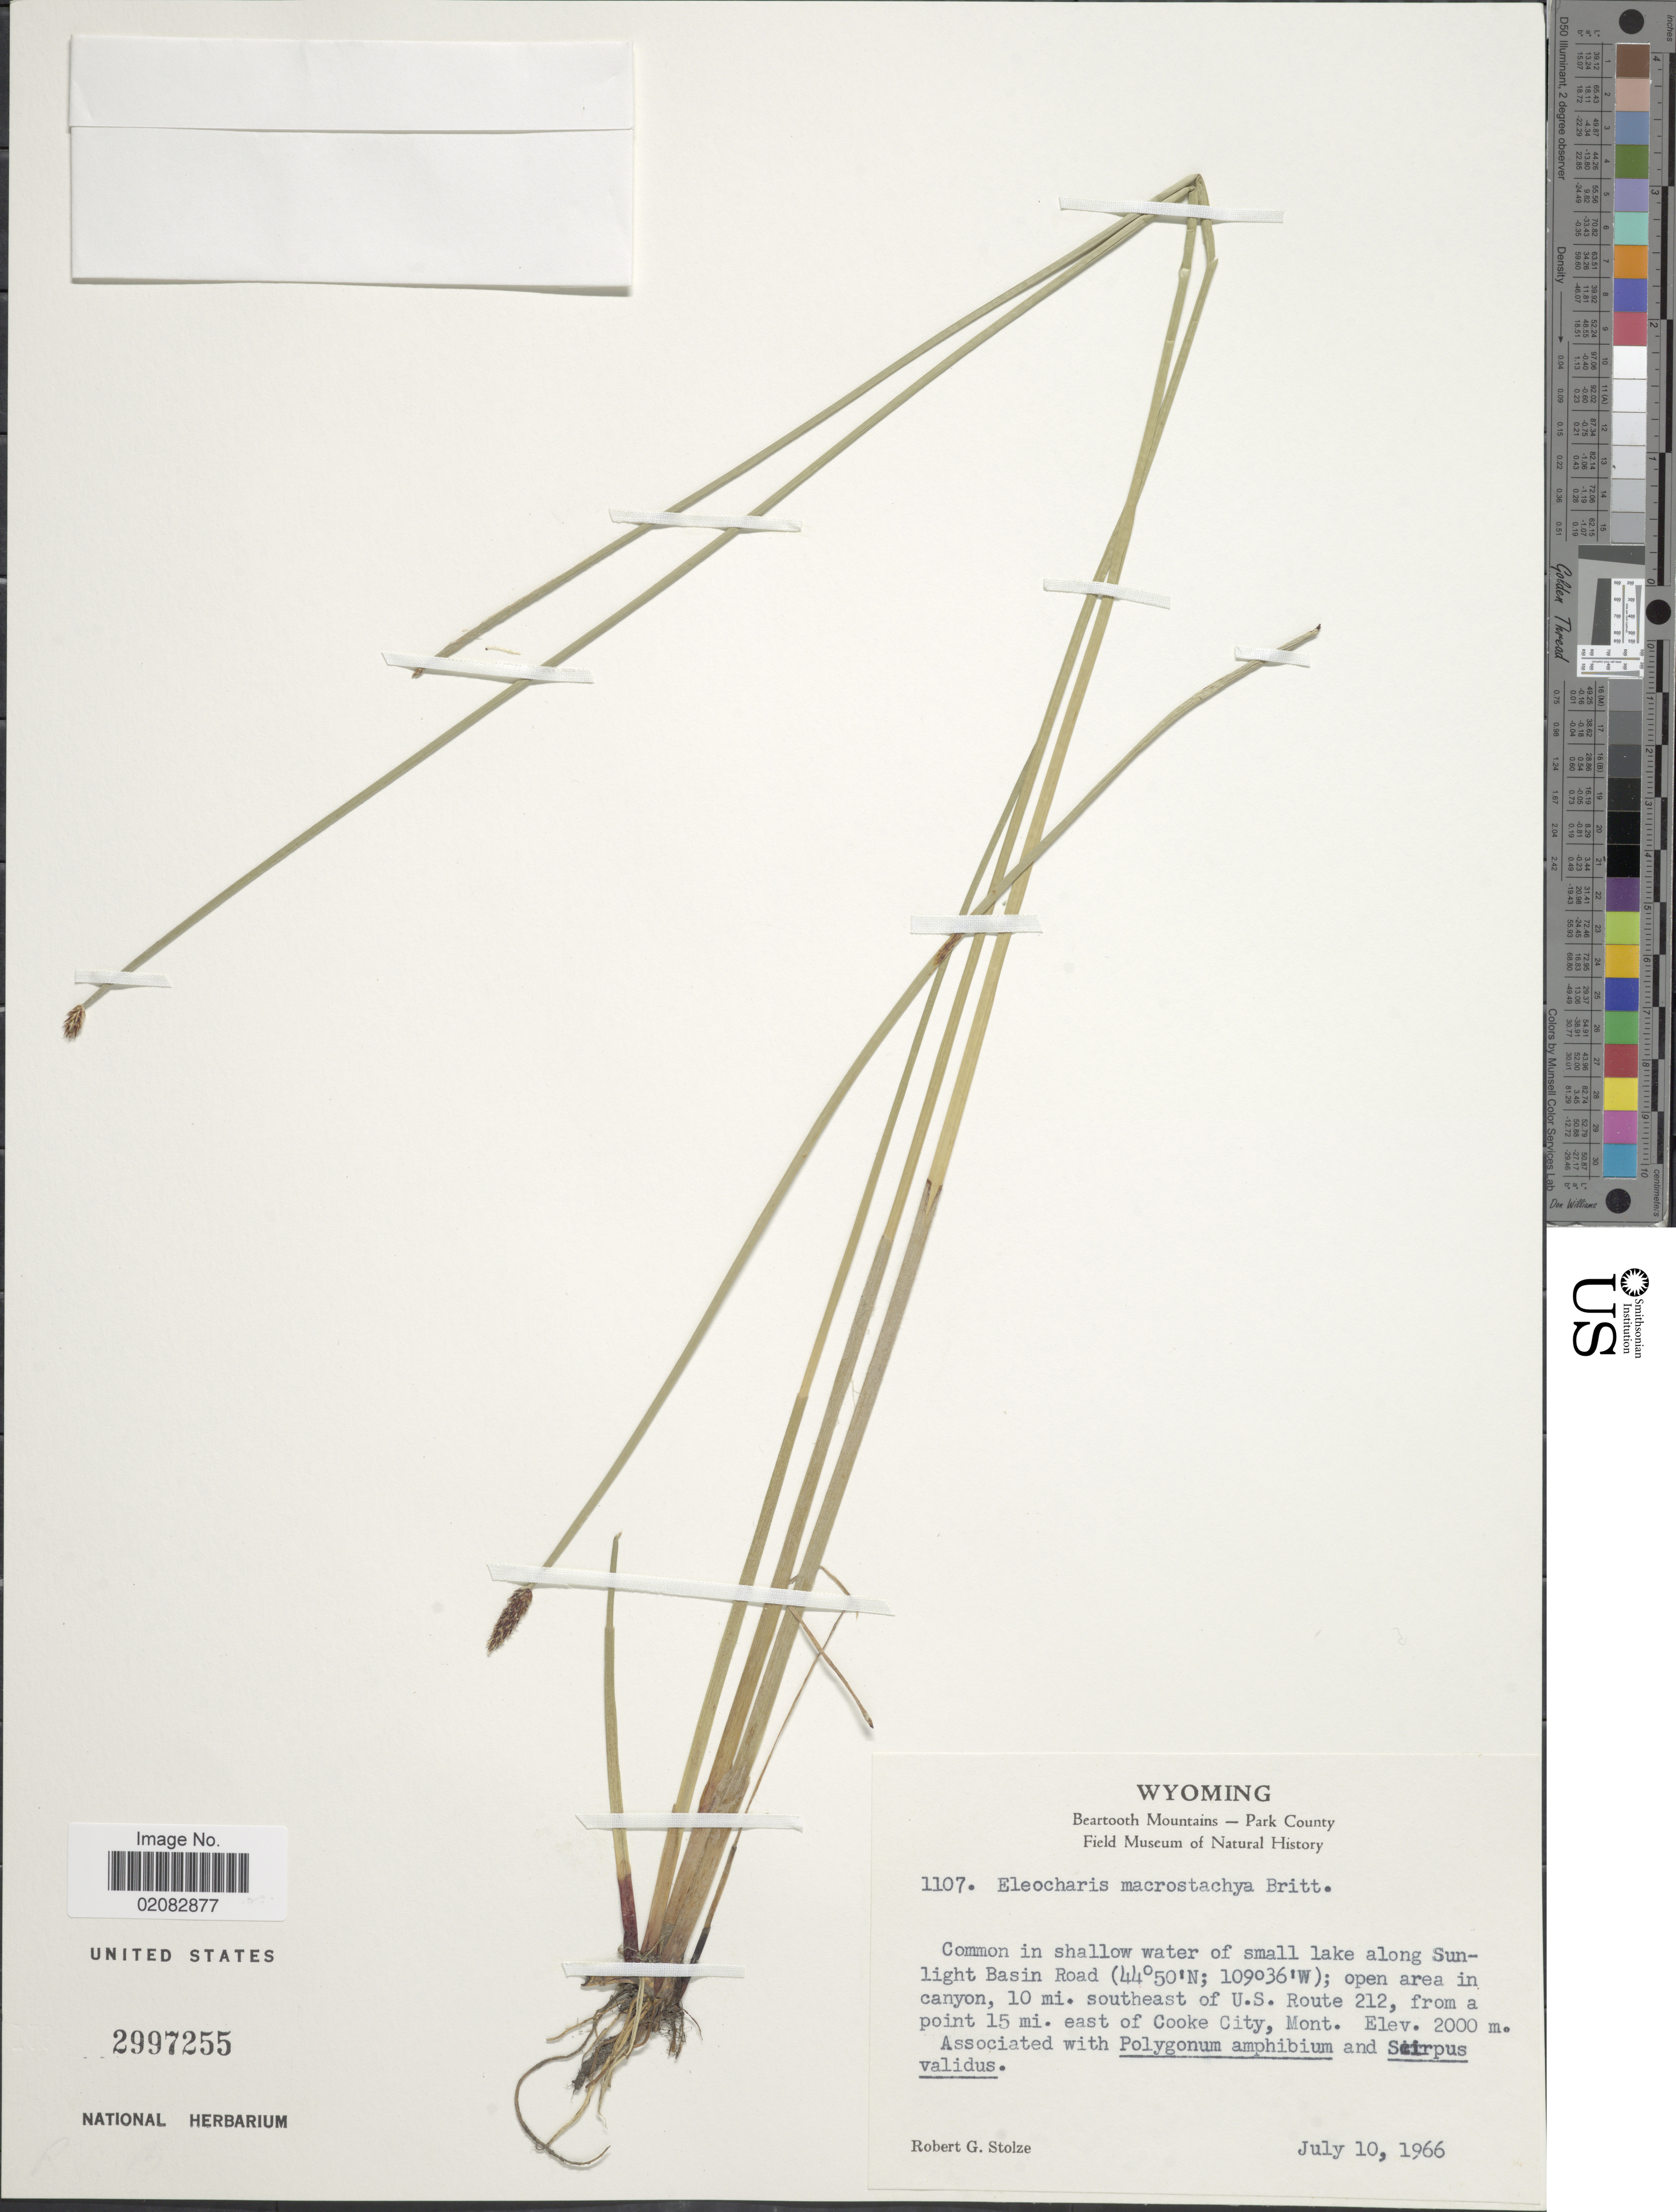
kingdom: Plantae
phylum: Tracheophyta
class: Liliopsida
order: Poales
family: Cyperaceae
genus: Eleocharis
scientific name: Eleocharis macrostachya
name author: Britton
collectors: R. G. Stolze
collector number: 1107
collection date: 1966-07-10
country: United States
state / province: Wyoming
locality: Common in shallow water of small lake along Sunlught Basin Road, open area in canyon, 10 mi. southeast of U.S. Route 212, from a point 15 mi. east of Cooke City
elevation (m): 2000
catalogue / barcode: US 2997255